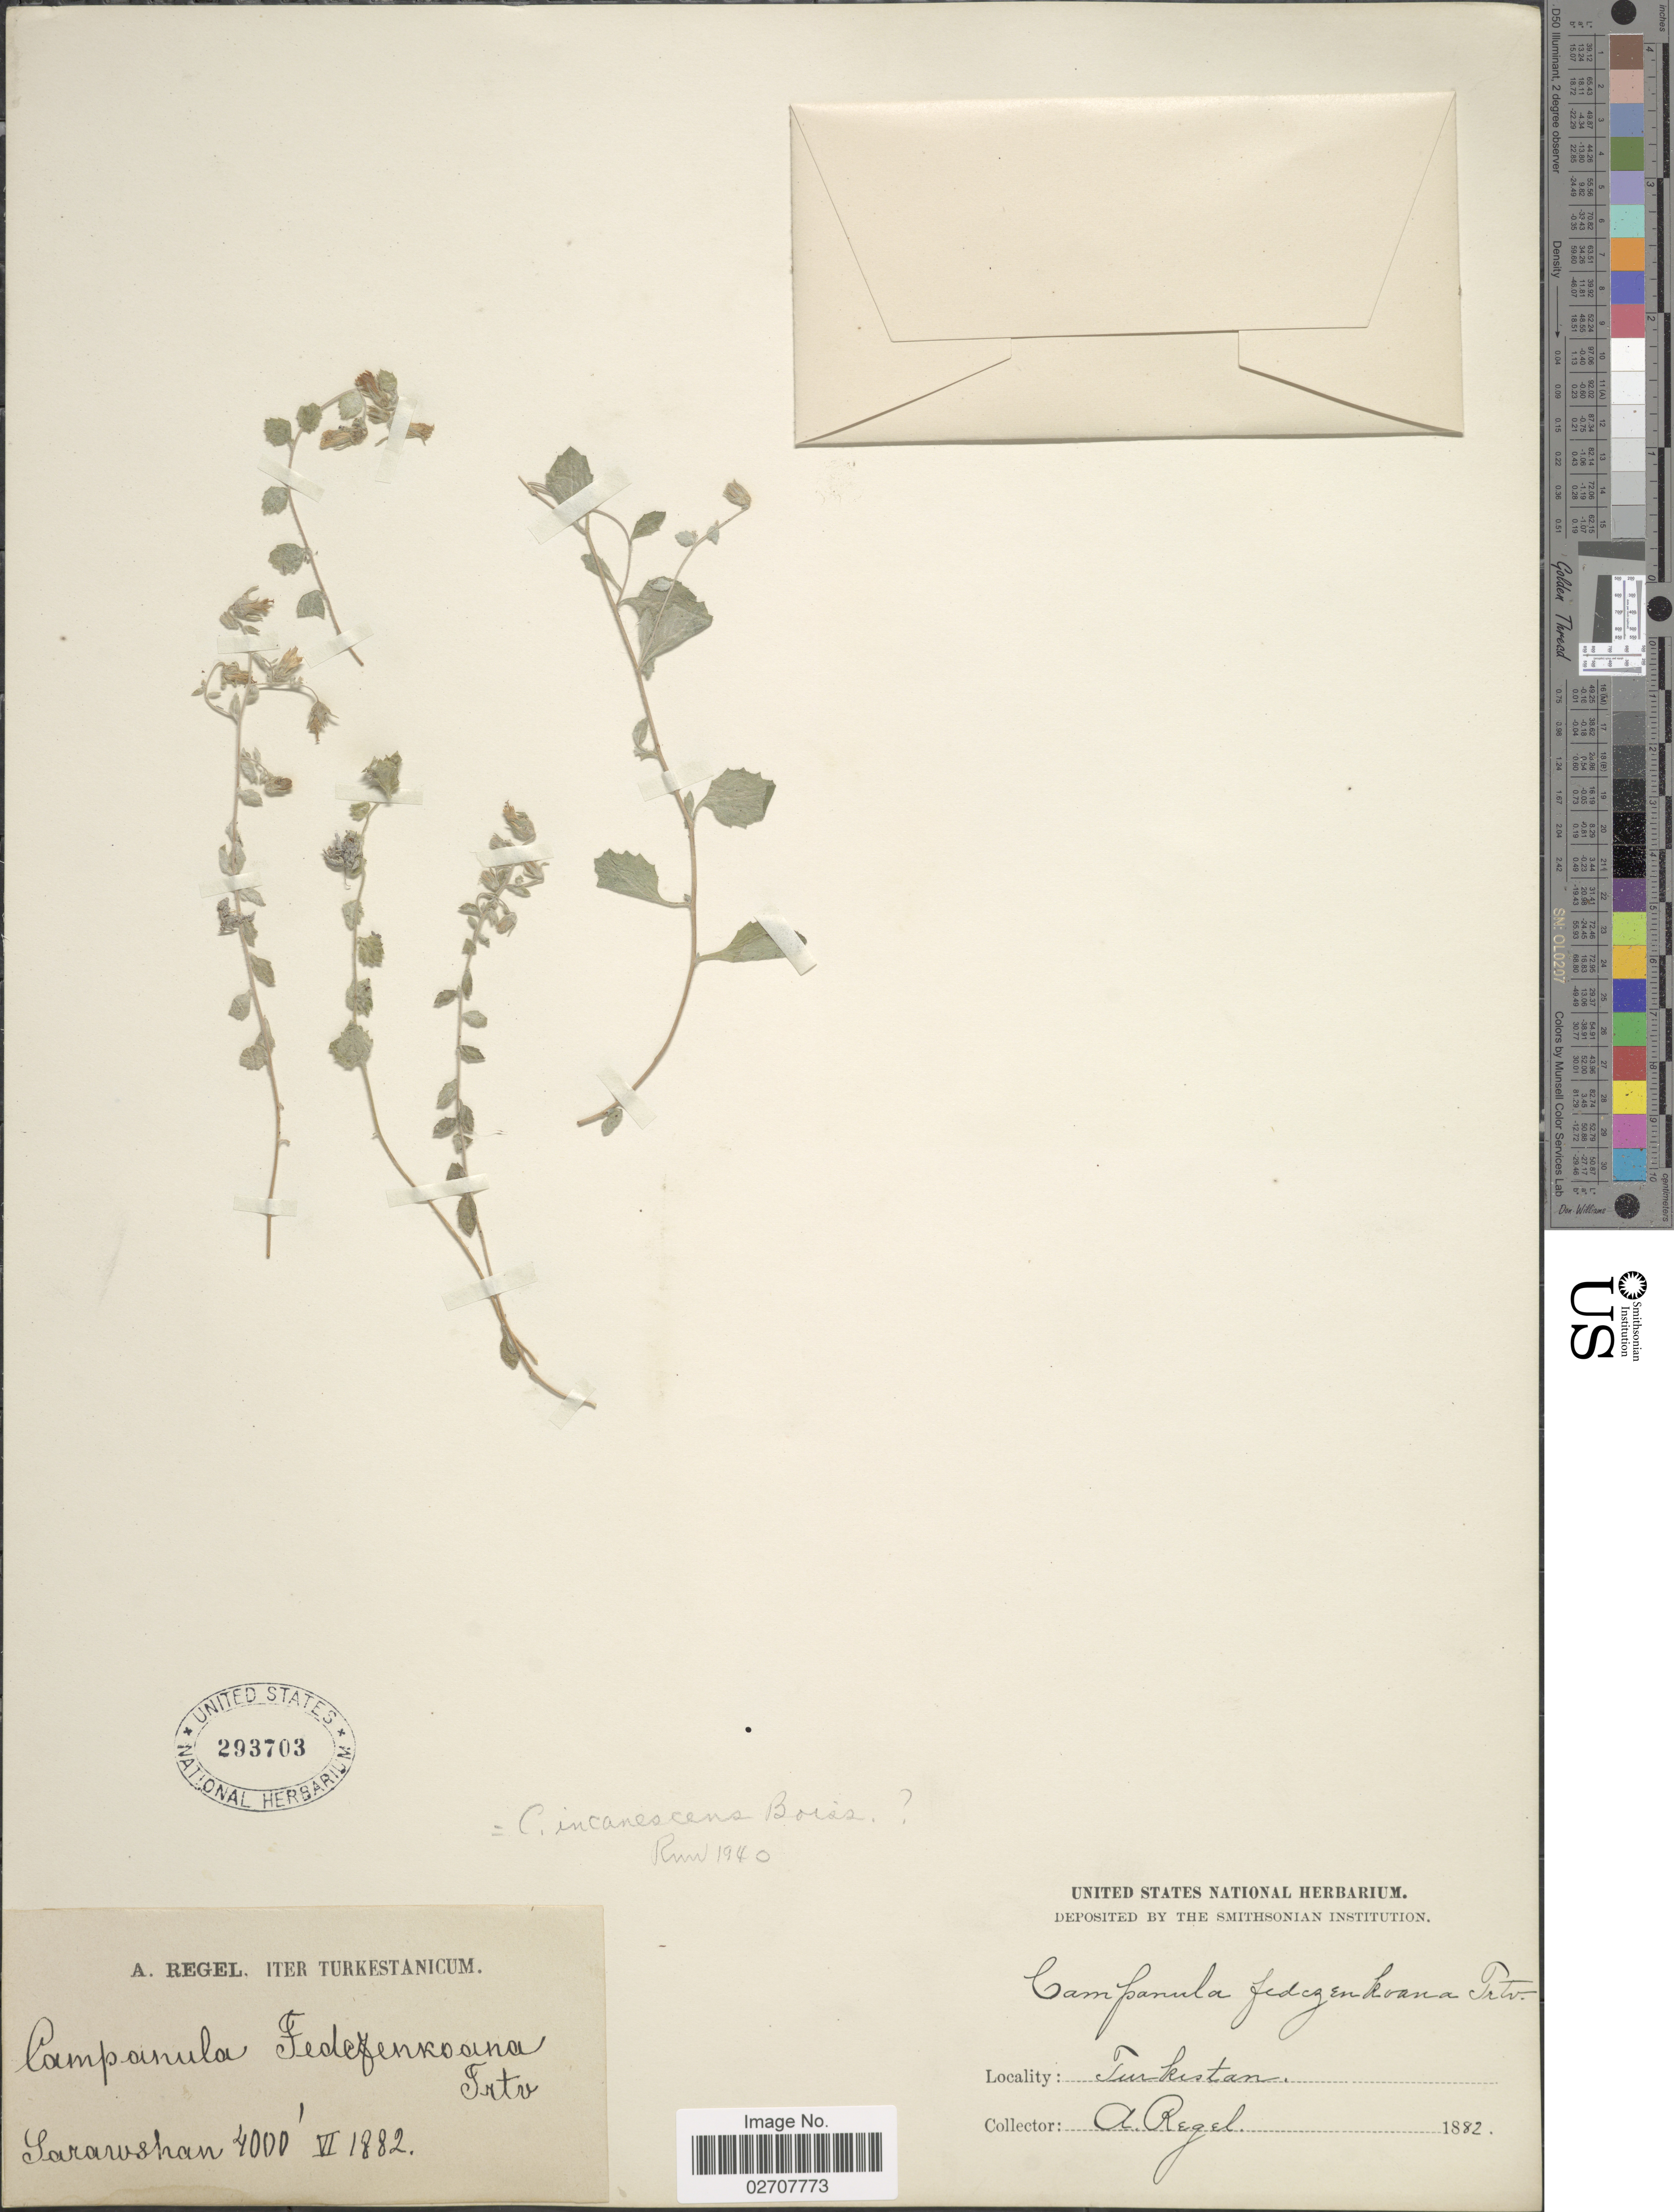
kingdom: Plantae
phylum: Tracheophyta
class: Magnoliopsida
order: Asterales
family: Campanulaceae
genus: Campanula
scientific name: Campanula incanescens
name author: Boiss.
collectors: A. Regel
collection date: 1882-06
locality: Turkestanicum. Sararushan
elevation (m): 1219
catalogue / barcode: US 293703